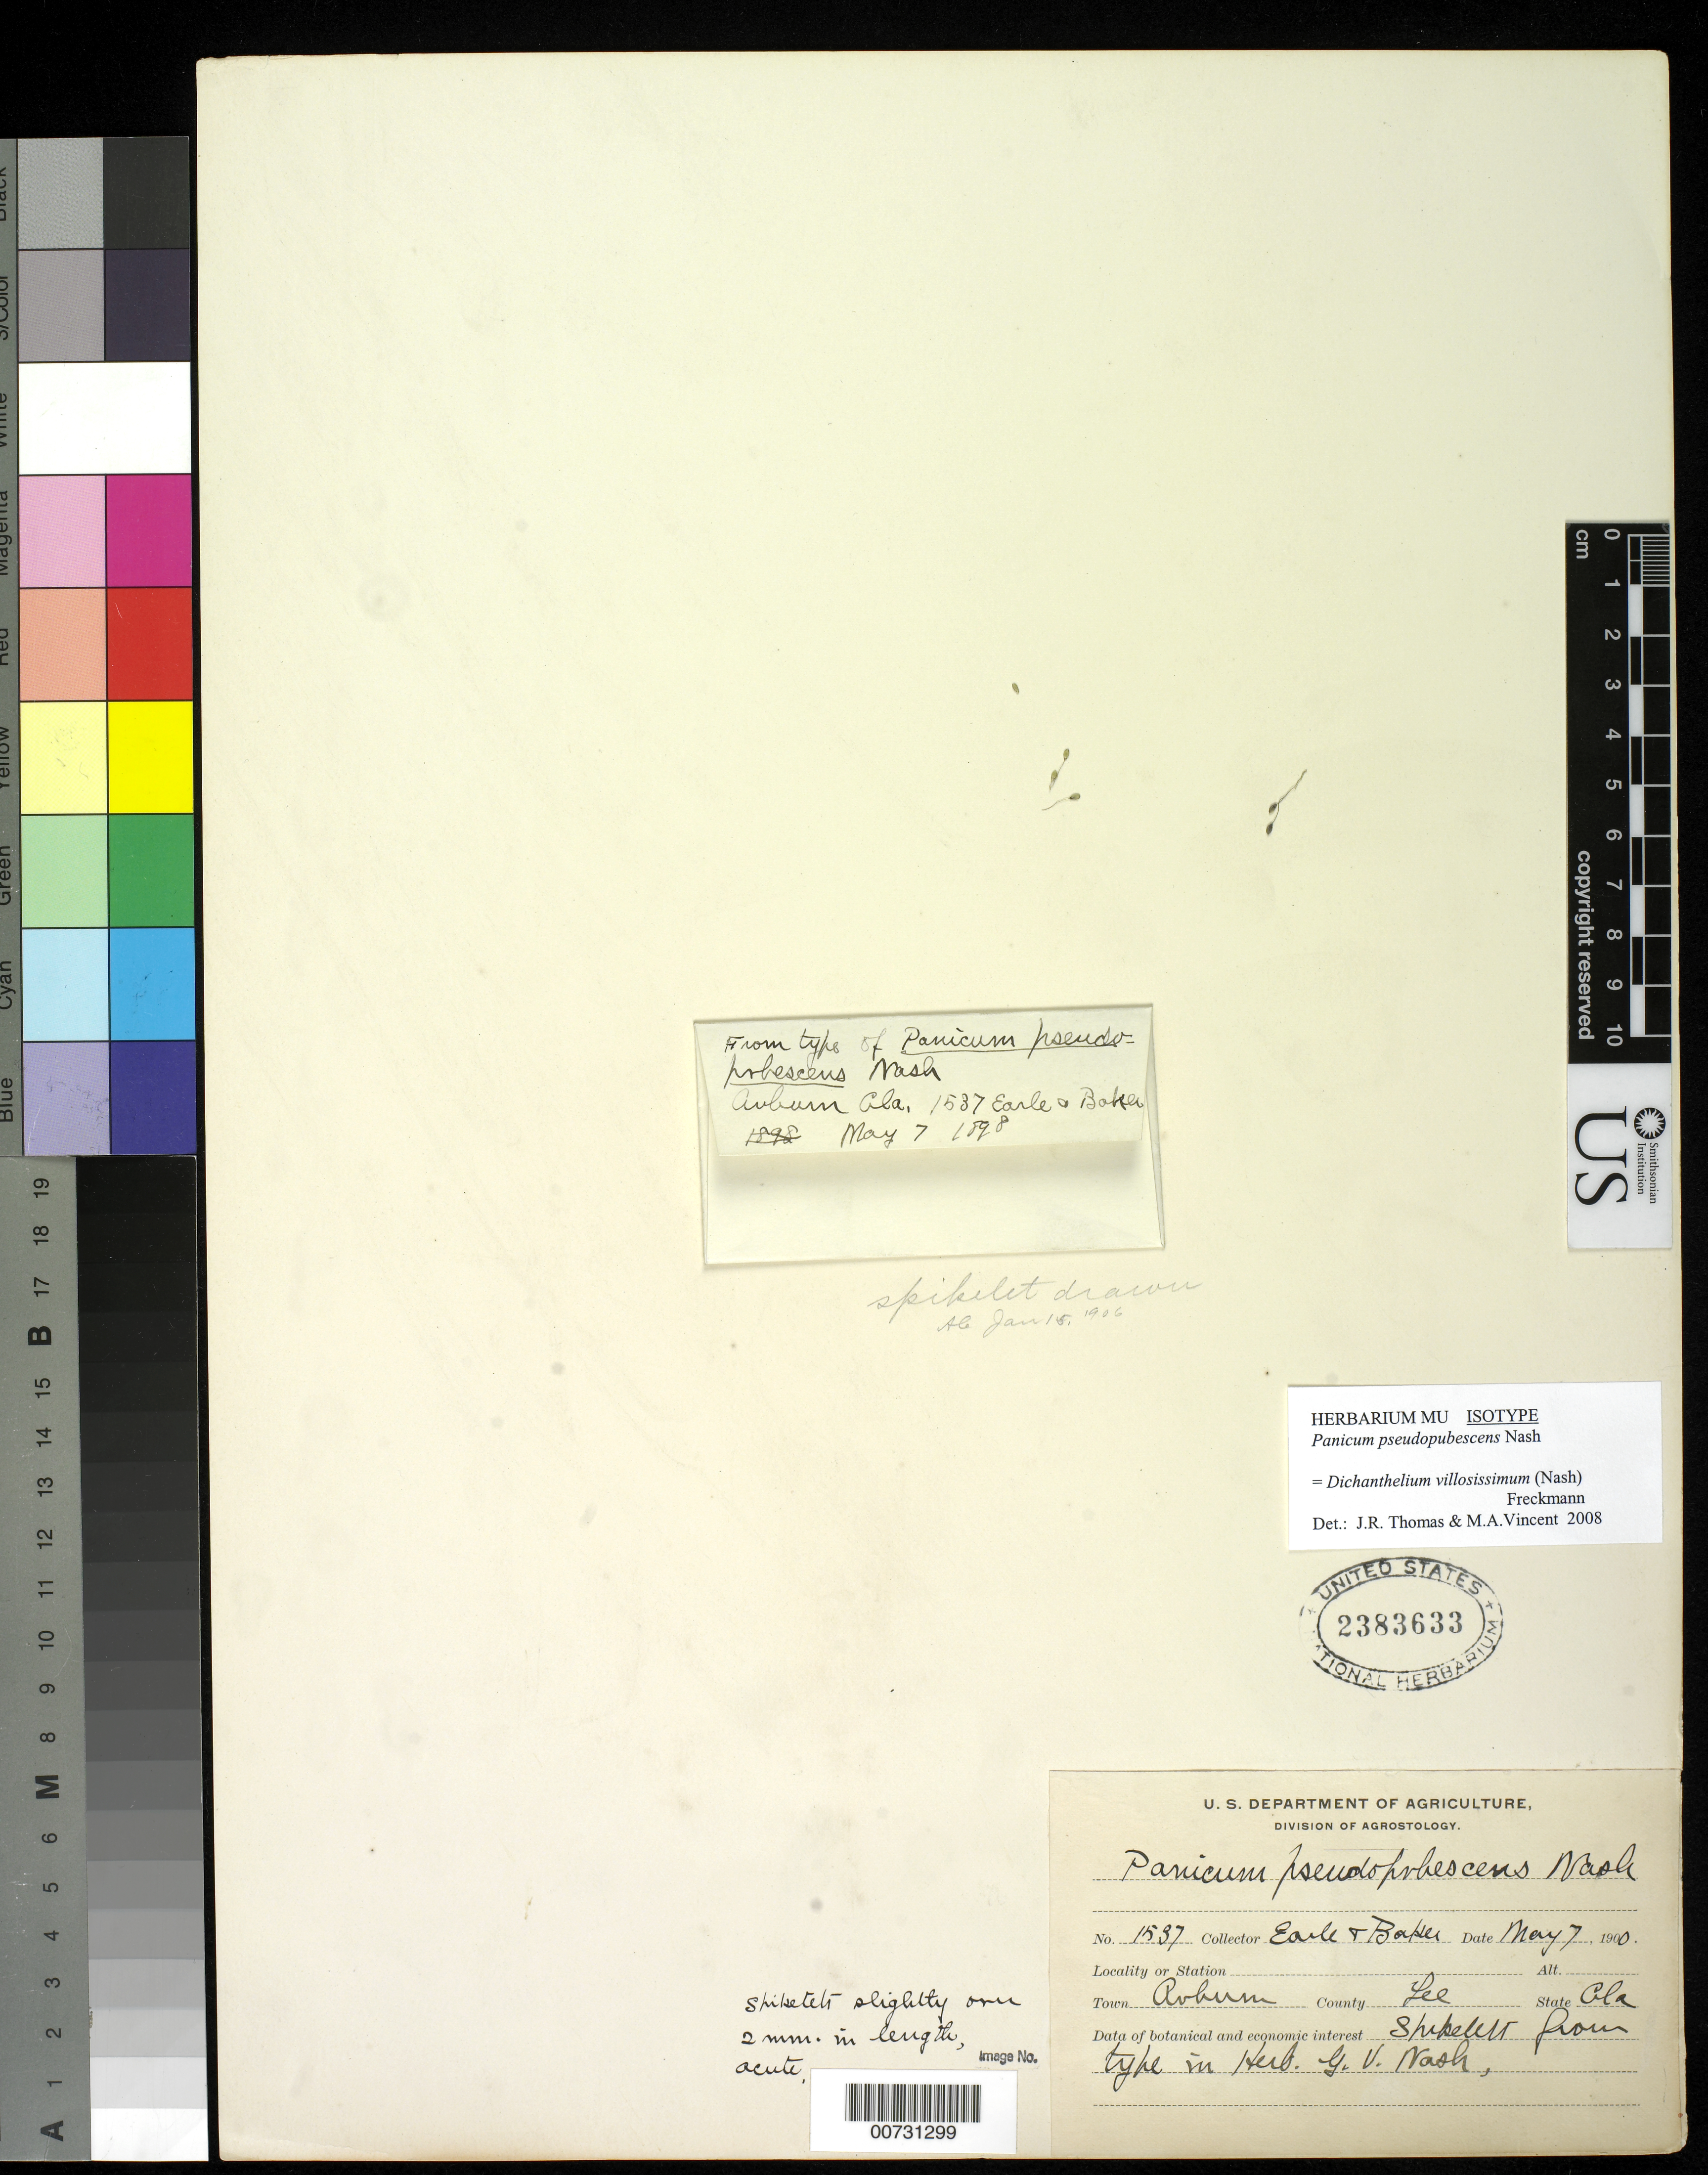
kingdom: Plantae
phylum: Tracheophyta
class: Liliopsida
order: Poales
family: Poaceae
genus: Panicum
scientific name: Panicum pseudopubescens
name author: Nash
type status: Isotype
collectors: F. S. Earle & C. F. Baker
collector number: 1537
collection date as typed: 07 May 1900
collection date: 1900-05-07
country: United States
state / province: Alabama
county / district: Lee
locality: Auburn.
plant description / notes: Fragmentary material of type specimen ex herb. G.V. Nash.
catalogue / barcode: US 2383633